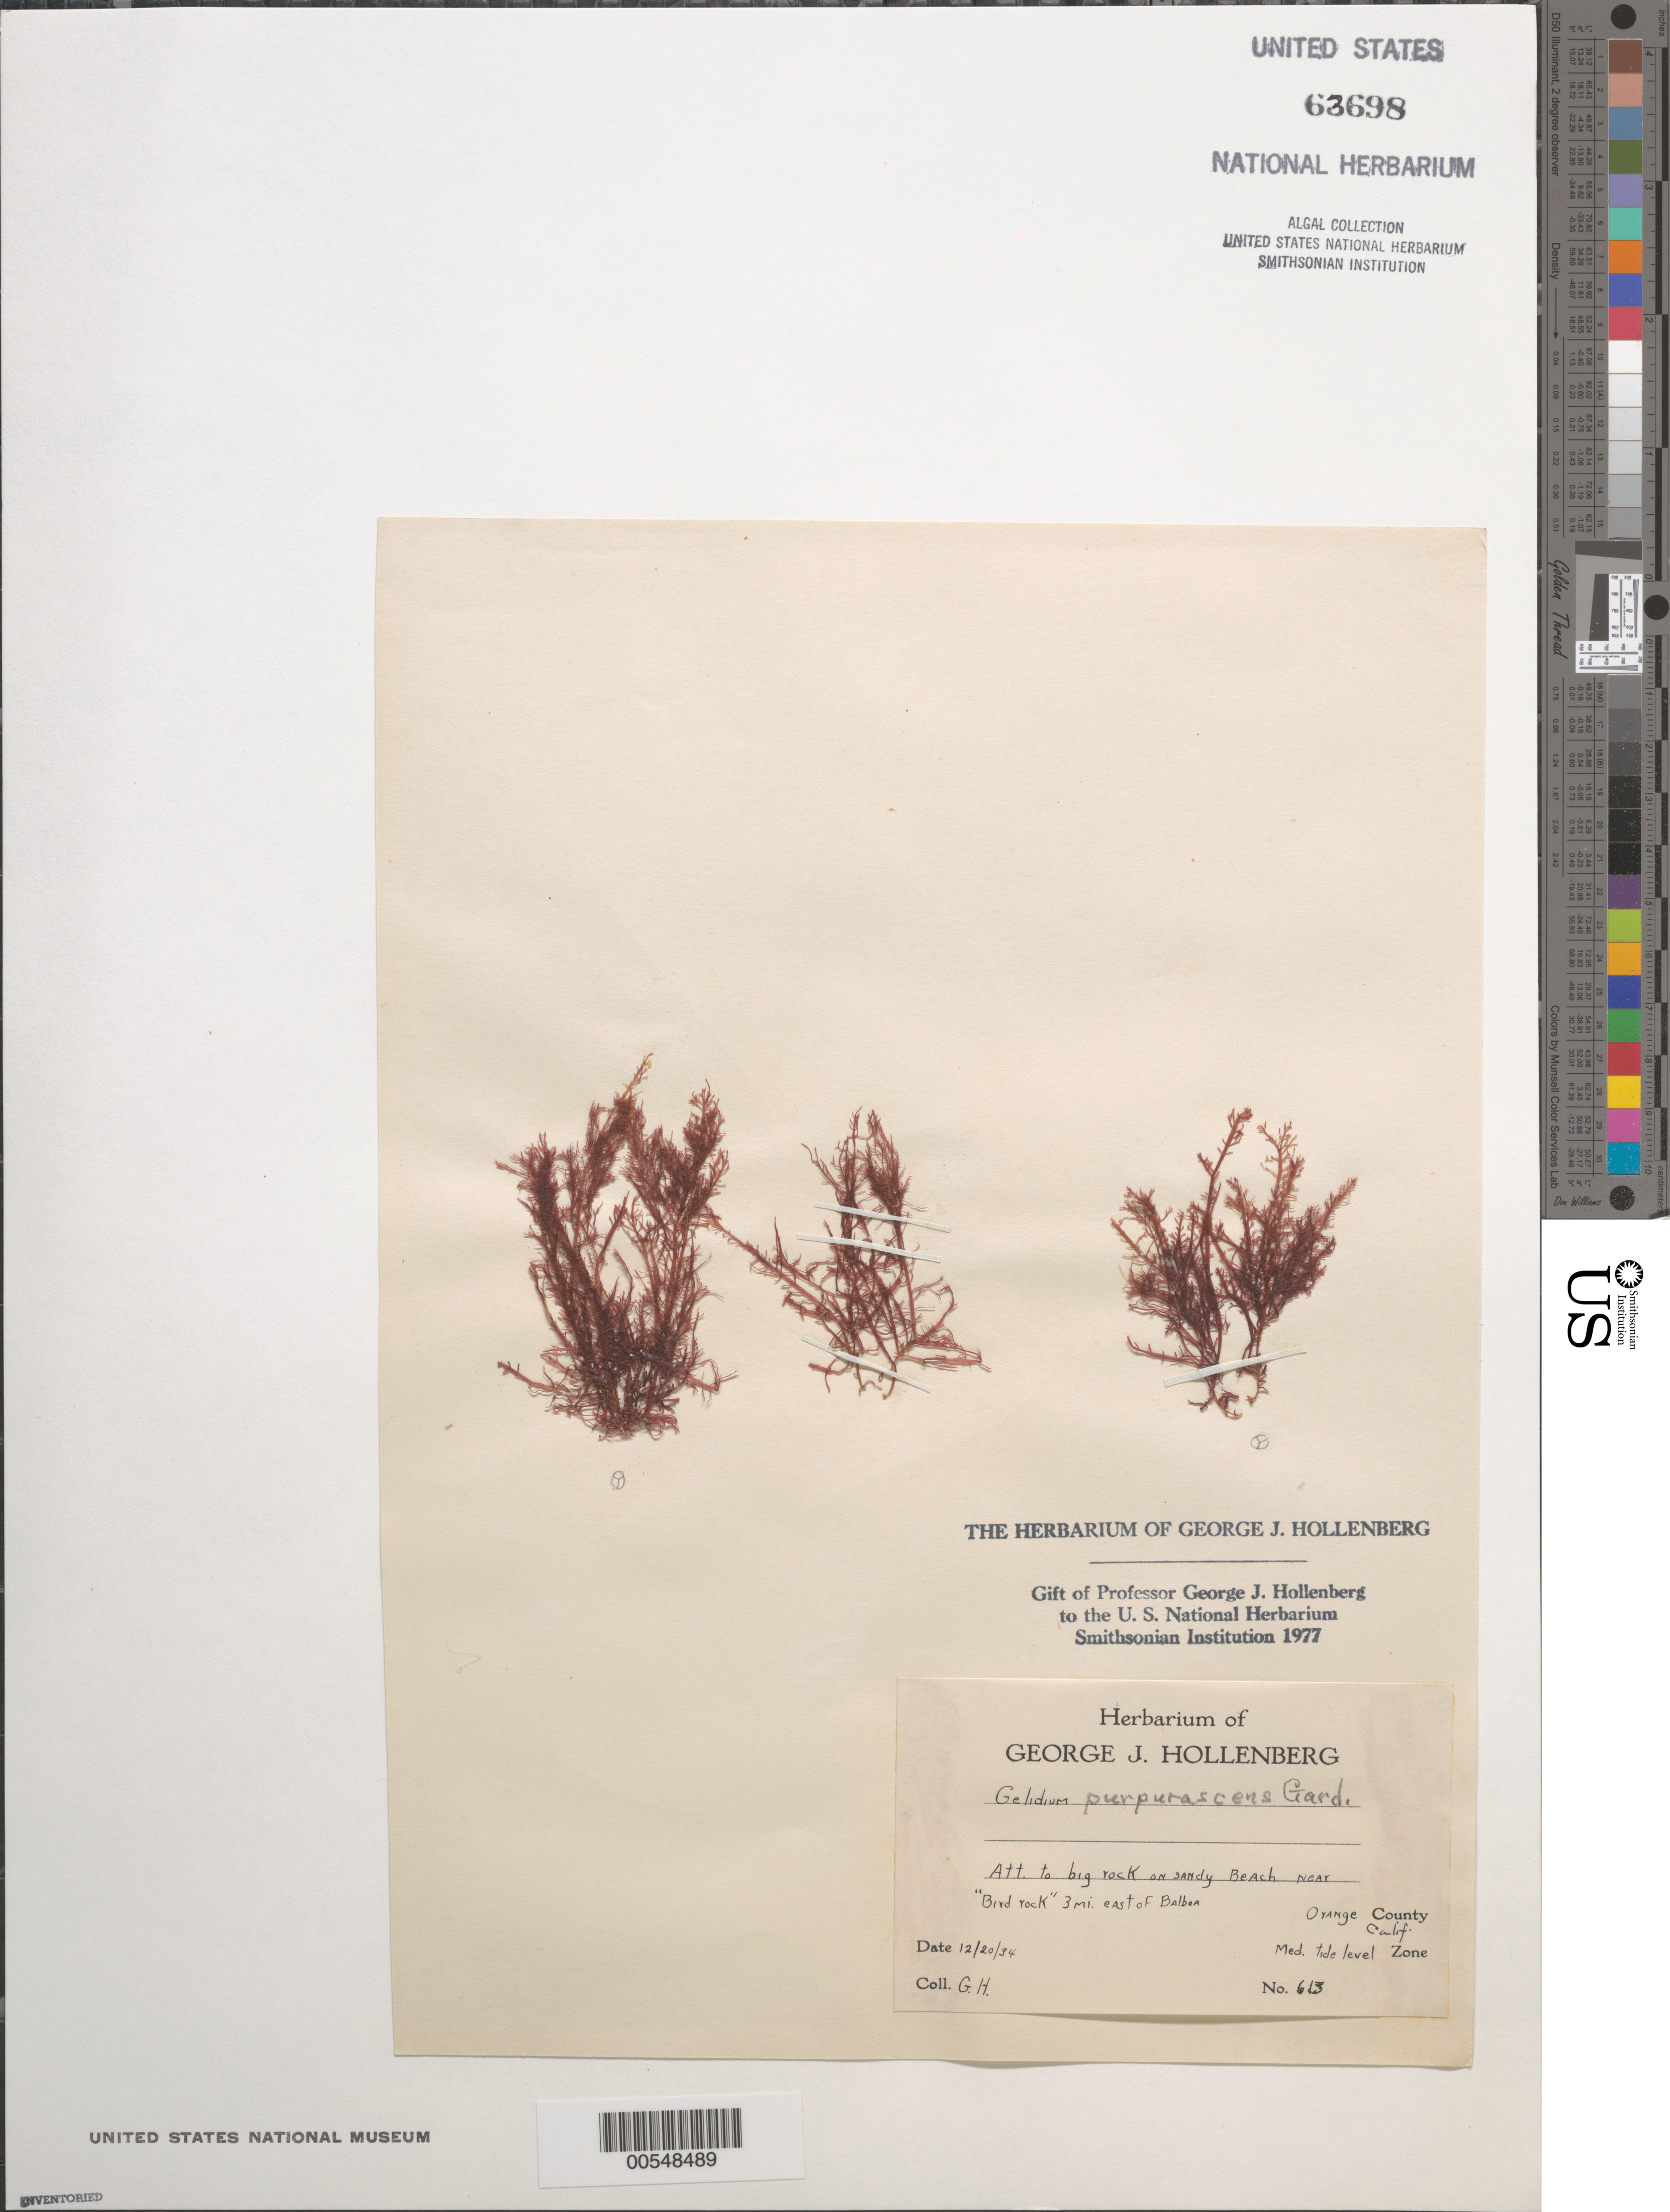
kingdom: Plantae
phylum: Rhodophyta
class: Florideophyceae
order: Gelidiales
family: Gelidiaceae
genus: Gelidium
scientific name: Gelidium purpurascens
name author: N.L. Gardner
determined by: Hollenberg, George J.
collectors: G. Hollenberg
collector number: GJH 613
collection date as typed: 20 Dec 1934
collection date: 1934-12-20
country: United States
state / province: California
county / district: Orange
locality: Beach near Bird Rock, 3 miles east of Balboa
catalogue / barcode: US 63698